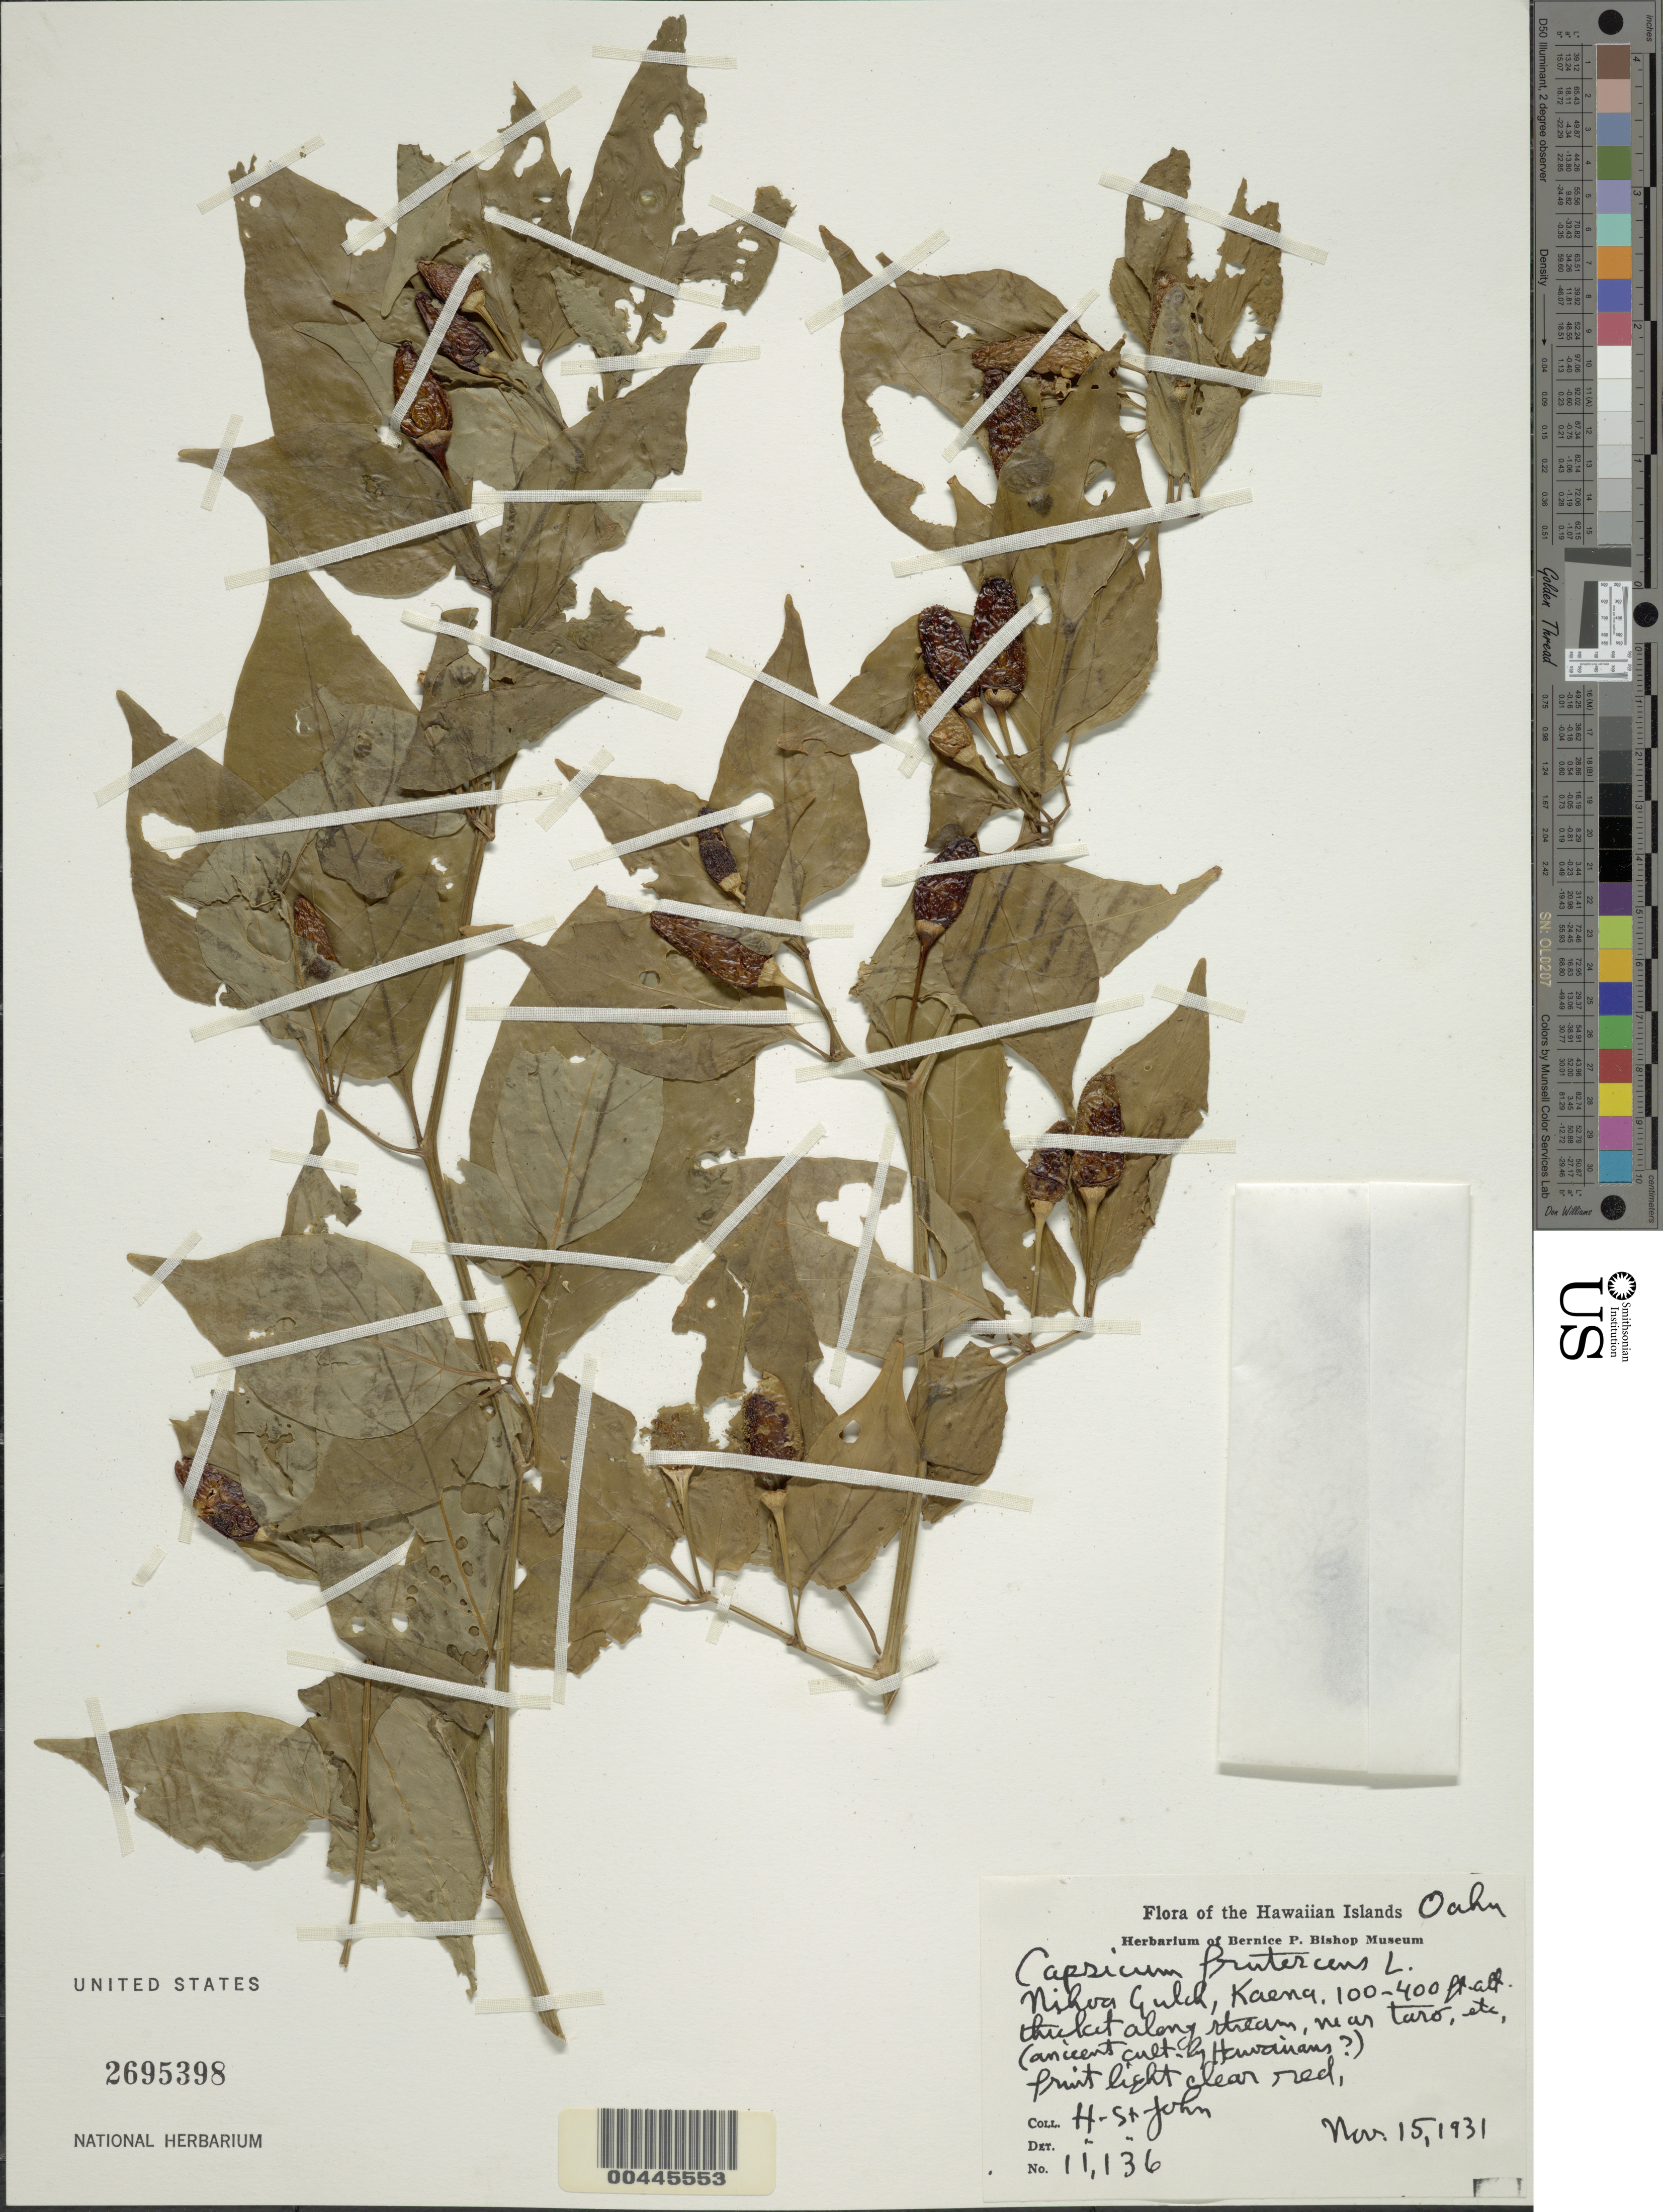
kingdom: Plantae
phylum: Tracheophyta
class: Magnoliopsida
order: Solanales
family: Solanaceae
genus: Capsicum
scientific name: Capsicum frutescens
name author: L.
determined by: St. John, H.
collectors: H. St. John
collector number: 11136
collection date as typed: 15 Nov 1931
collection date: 1931-11-15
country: United States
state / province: Hawaii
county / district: Honolulu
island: Oahu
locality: Nihoa Gulch, Kaena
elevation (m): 30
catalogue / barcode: US 2695398